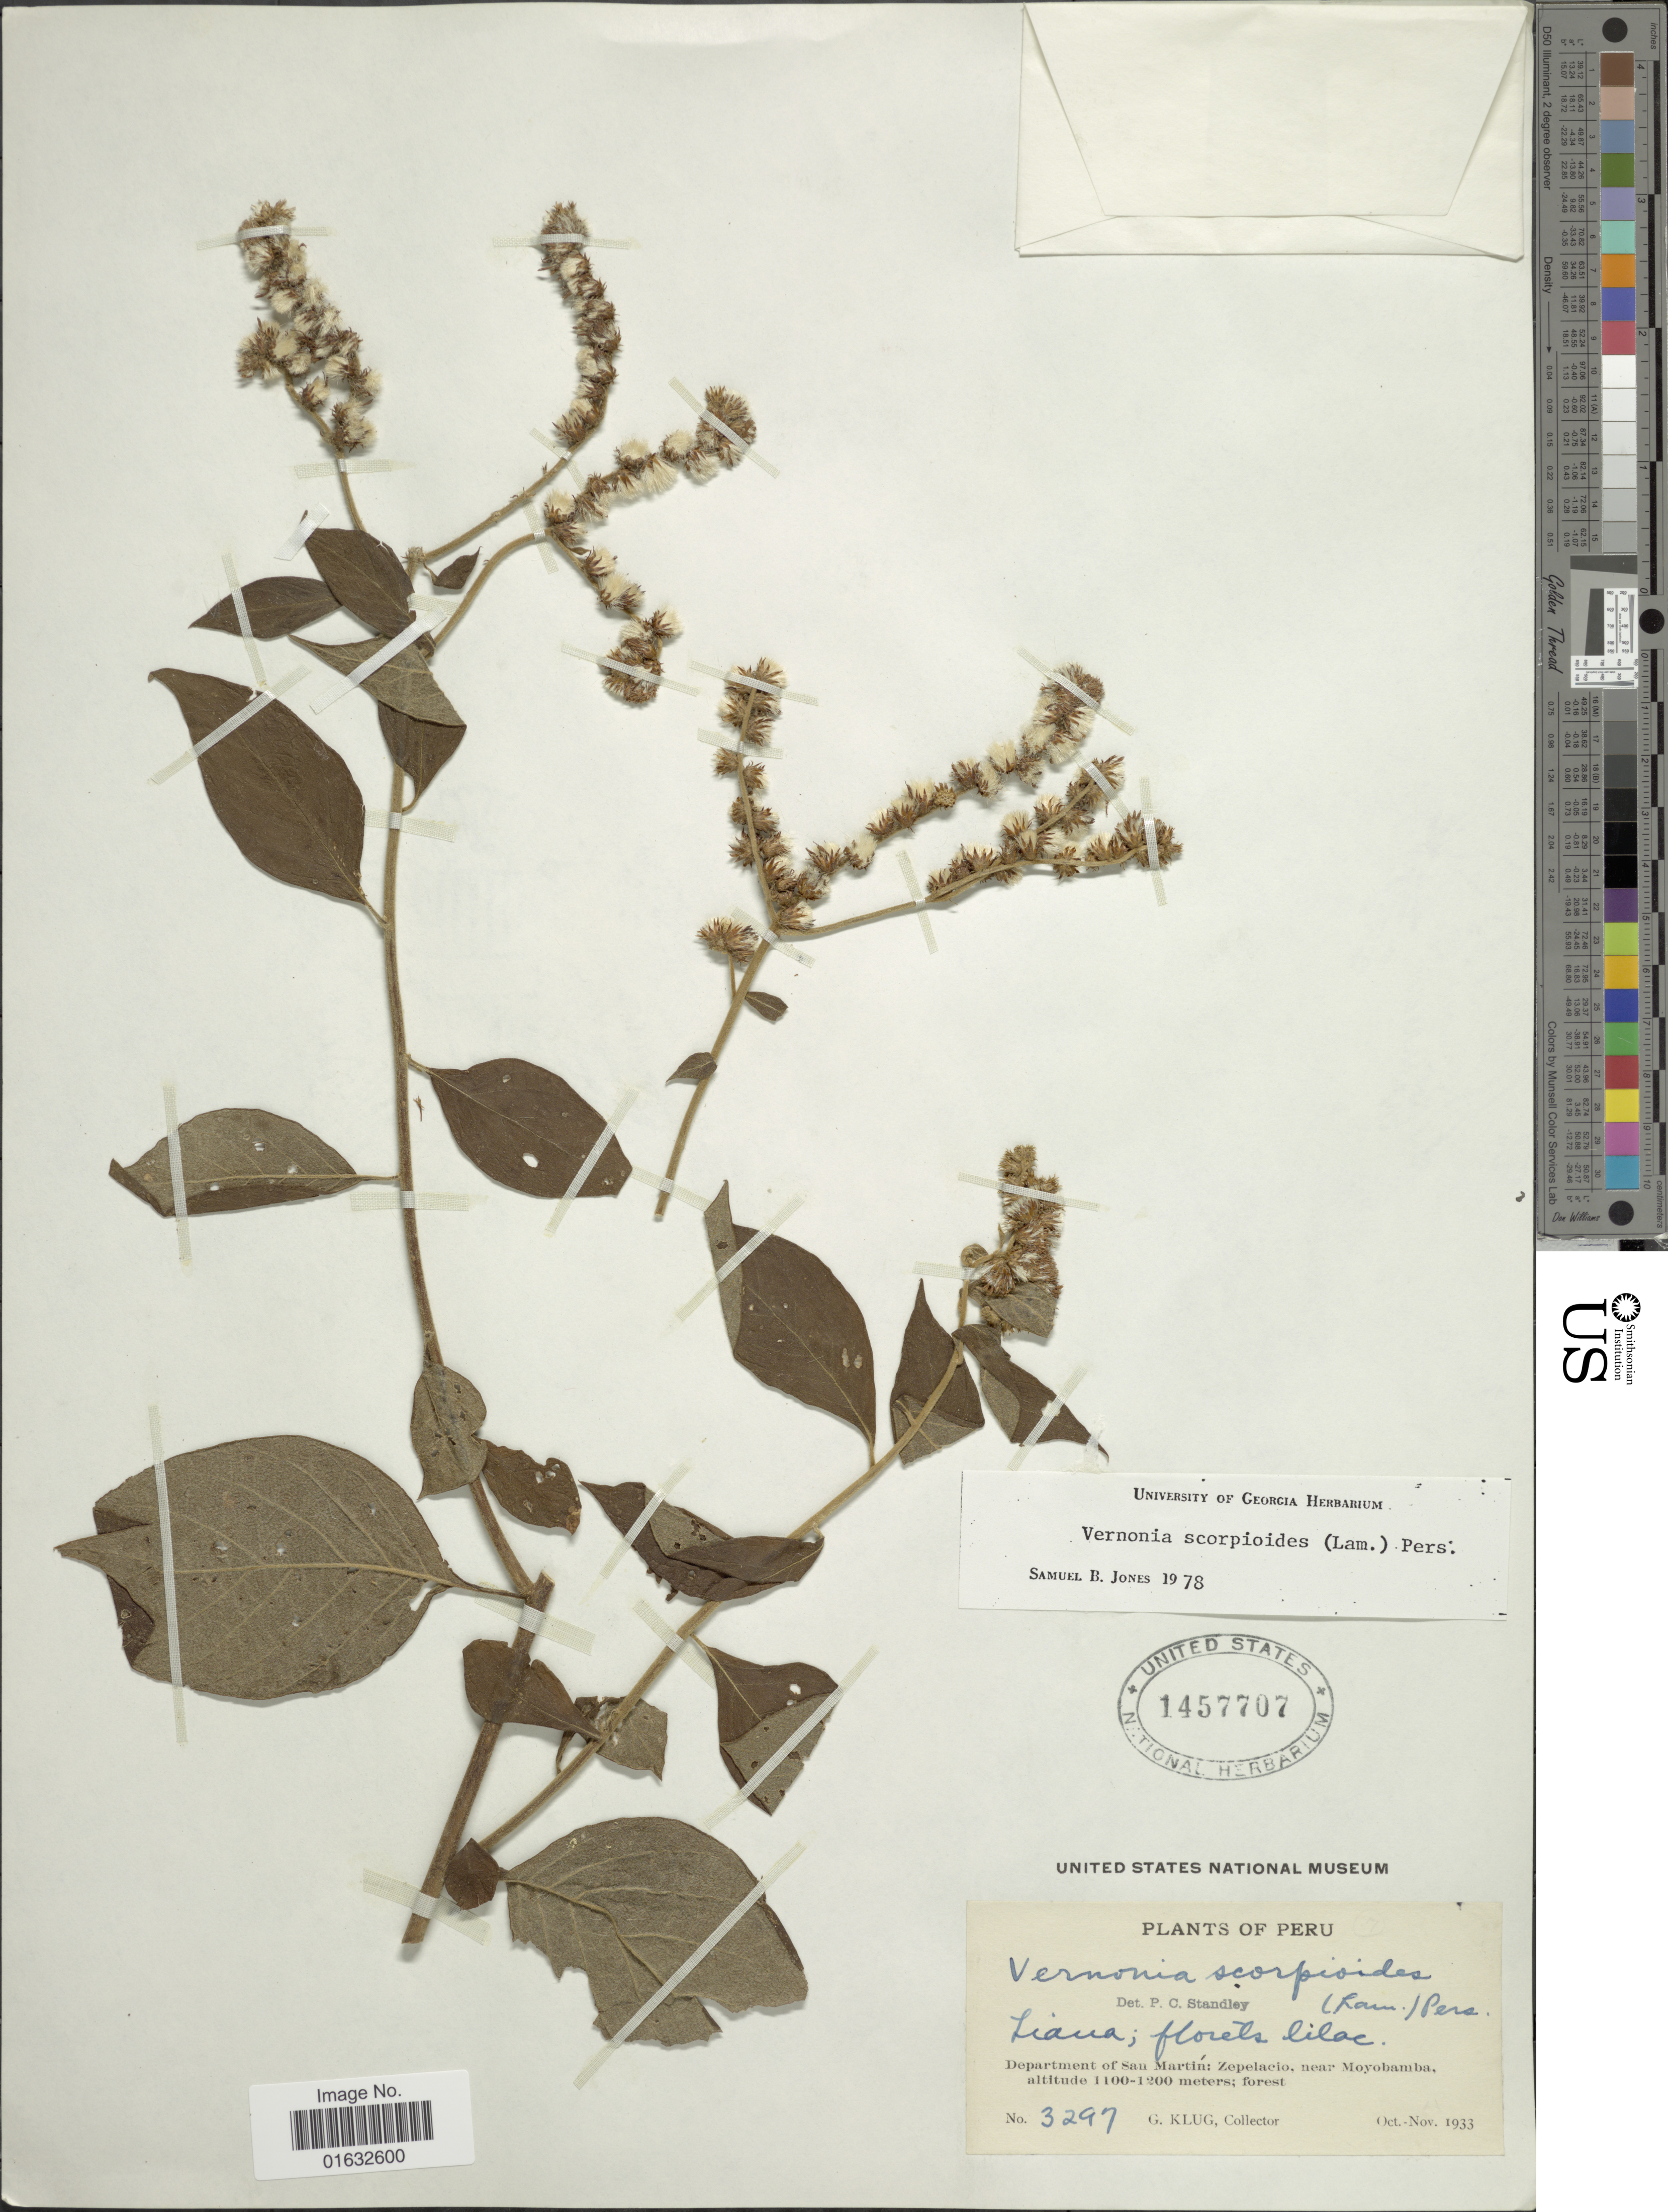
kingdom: Plantae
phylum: Tracheophyta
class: Magnoliopsida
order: Asterales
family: Asteraceae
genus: Cyrtocymura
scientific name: Cyrtocymura scorpioides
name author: (Lam.) H. Rob.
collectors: G. Klug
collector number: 3297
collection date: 1933-10/1933-11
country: Peru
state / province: San Martín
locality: Liana. Department of San Martin: Zepelacio, near Moyobamba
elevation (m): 1100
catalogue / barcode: US 1457707